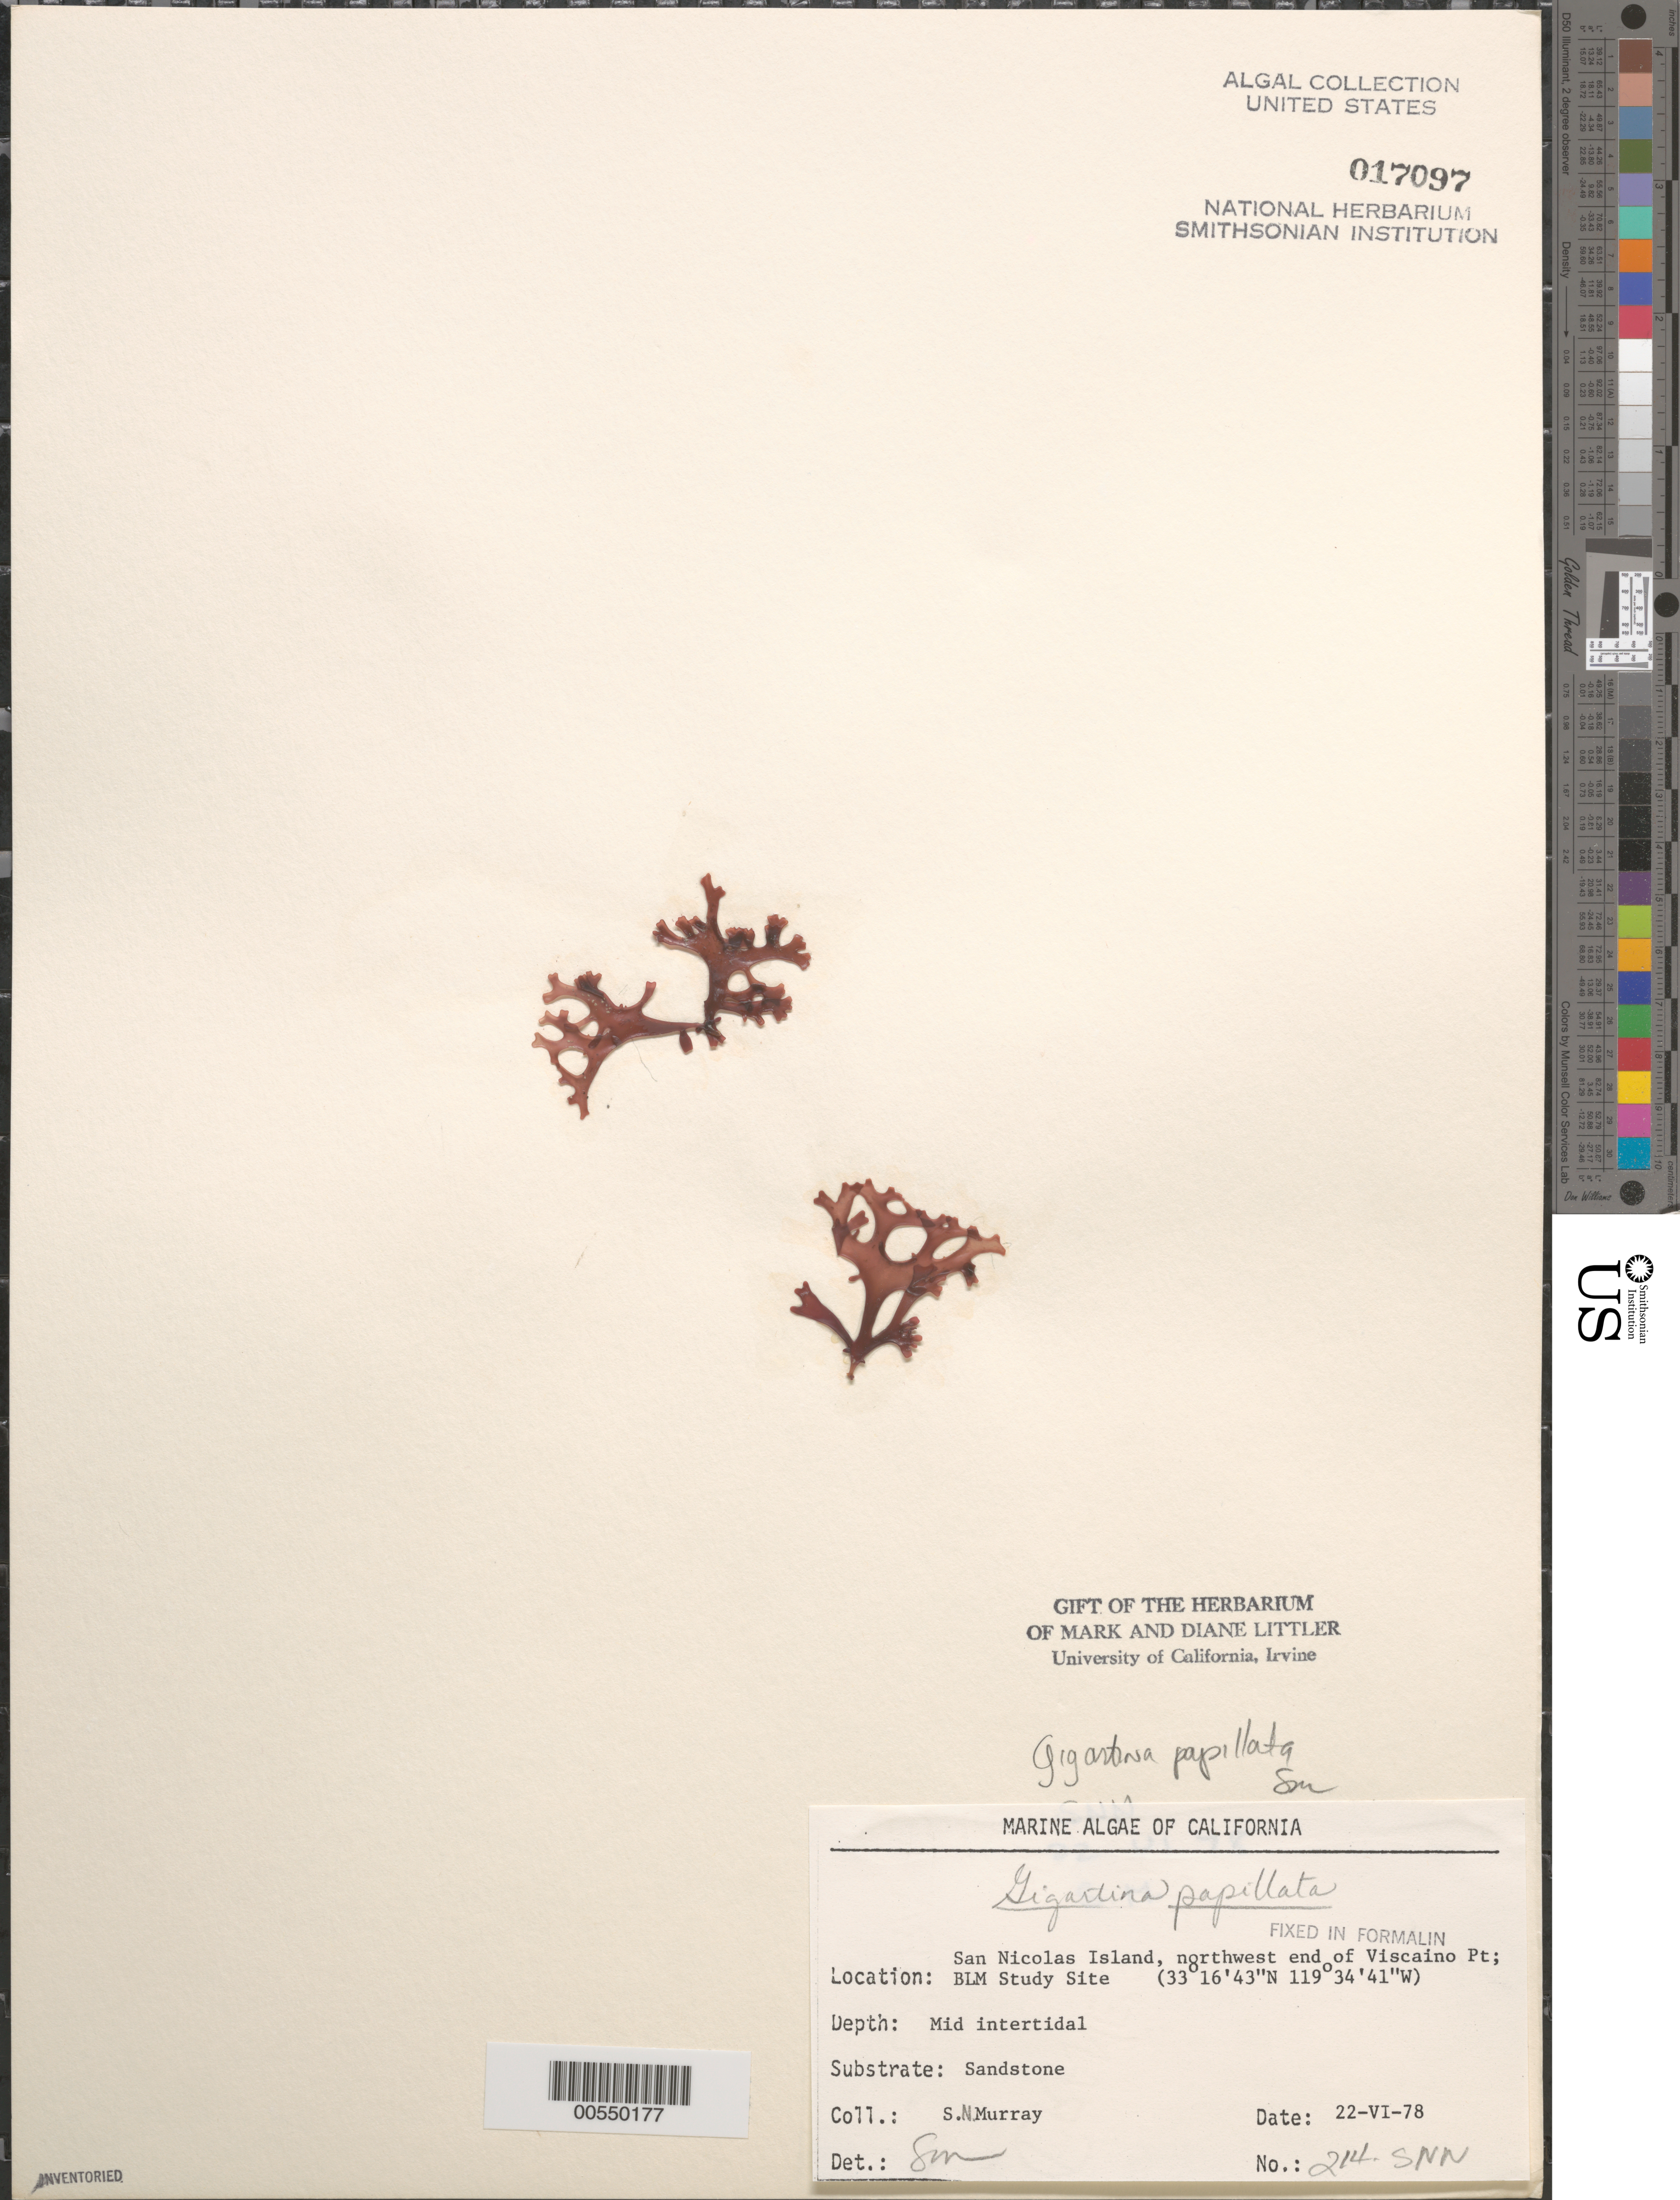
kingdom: Plantae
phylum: Rhodophyta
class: Florideophyceae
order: Gigartinales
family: Phyllophoraceae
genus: Mastocarpus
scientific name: Mastocarpus papillatus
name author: (C. Agardh) Kütz.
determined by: Algae name updating Project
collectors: S. N. Murray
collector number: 214-snn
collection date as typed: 22 Jun 1978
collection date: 1978-06-22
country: United States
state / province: California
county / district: Ventura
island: San Nicolas Island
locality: Viscaino Point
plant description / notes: BLM-SOCALBIGHT Rocky Intertidal Survey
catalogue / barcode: US 17097